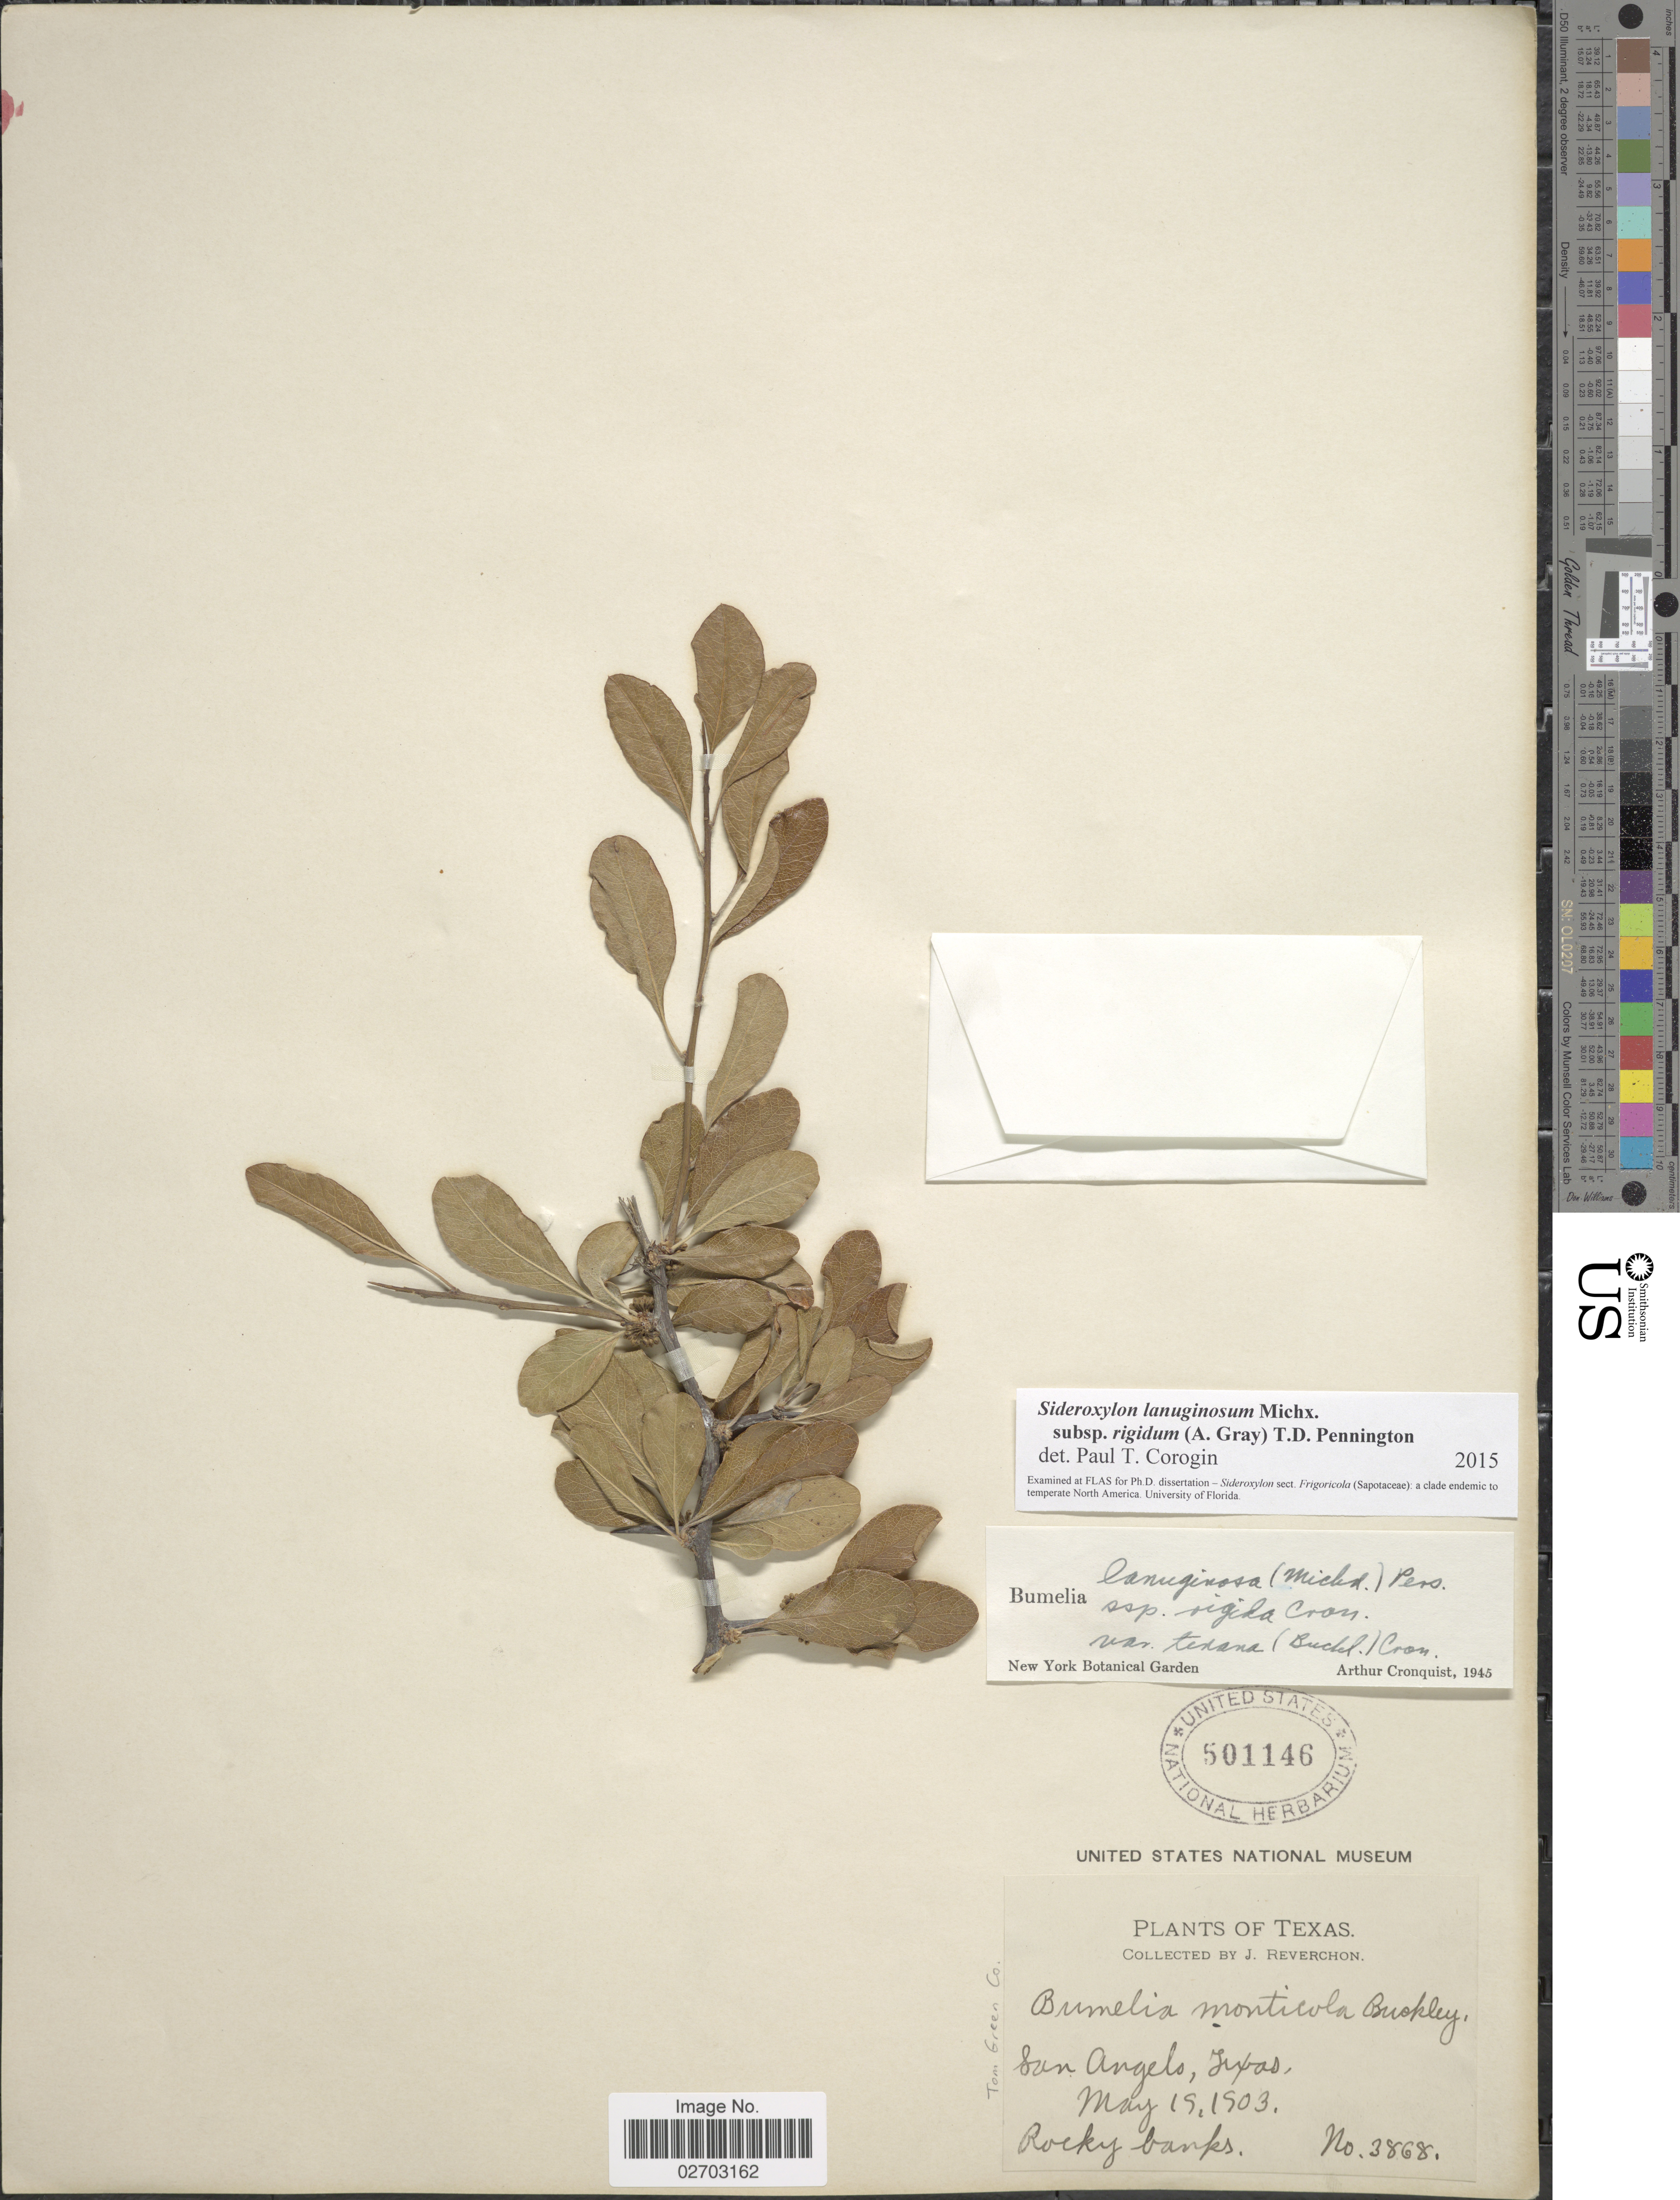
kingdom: Plantae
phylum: Tracheophyta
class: Magnoliopsida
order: Ericales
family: Sapotaceae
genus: Sideroxylon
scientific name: Sideroxylon lanuginosum subsp. rigidum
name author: (A. Gray) T.D. Penn.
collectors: J. Reverchon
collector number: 3868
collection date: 1903-05-19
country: United States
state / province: Texas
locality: San Angelo, Tom Green Co.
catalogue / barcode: US 501146